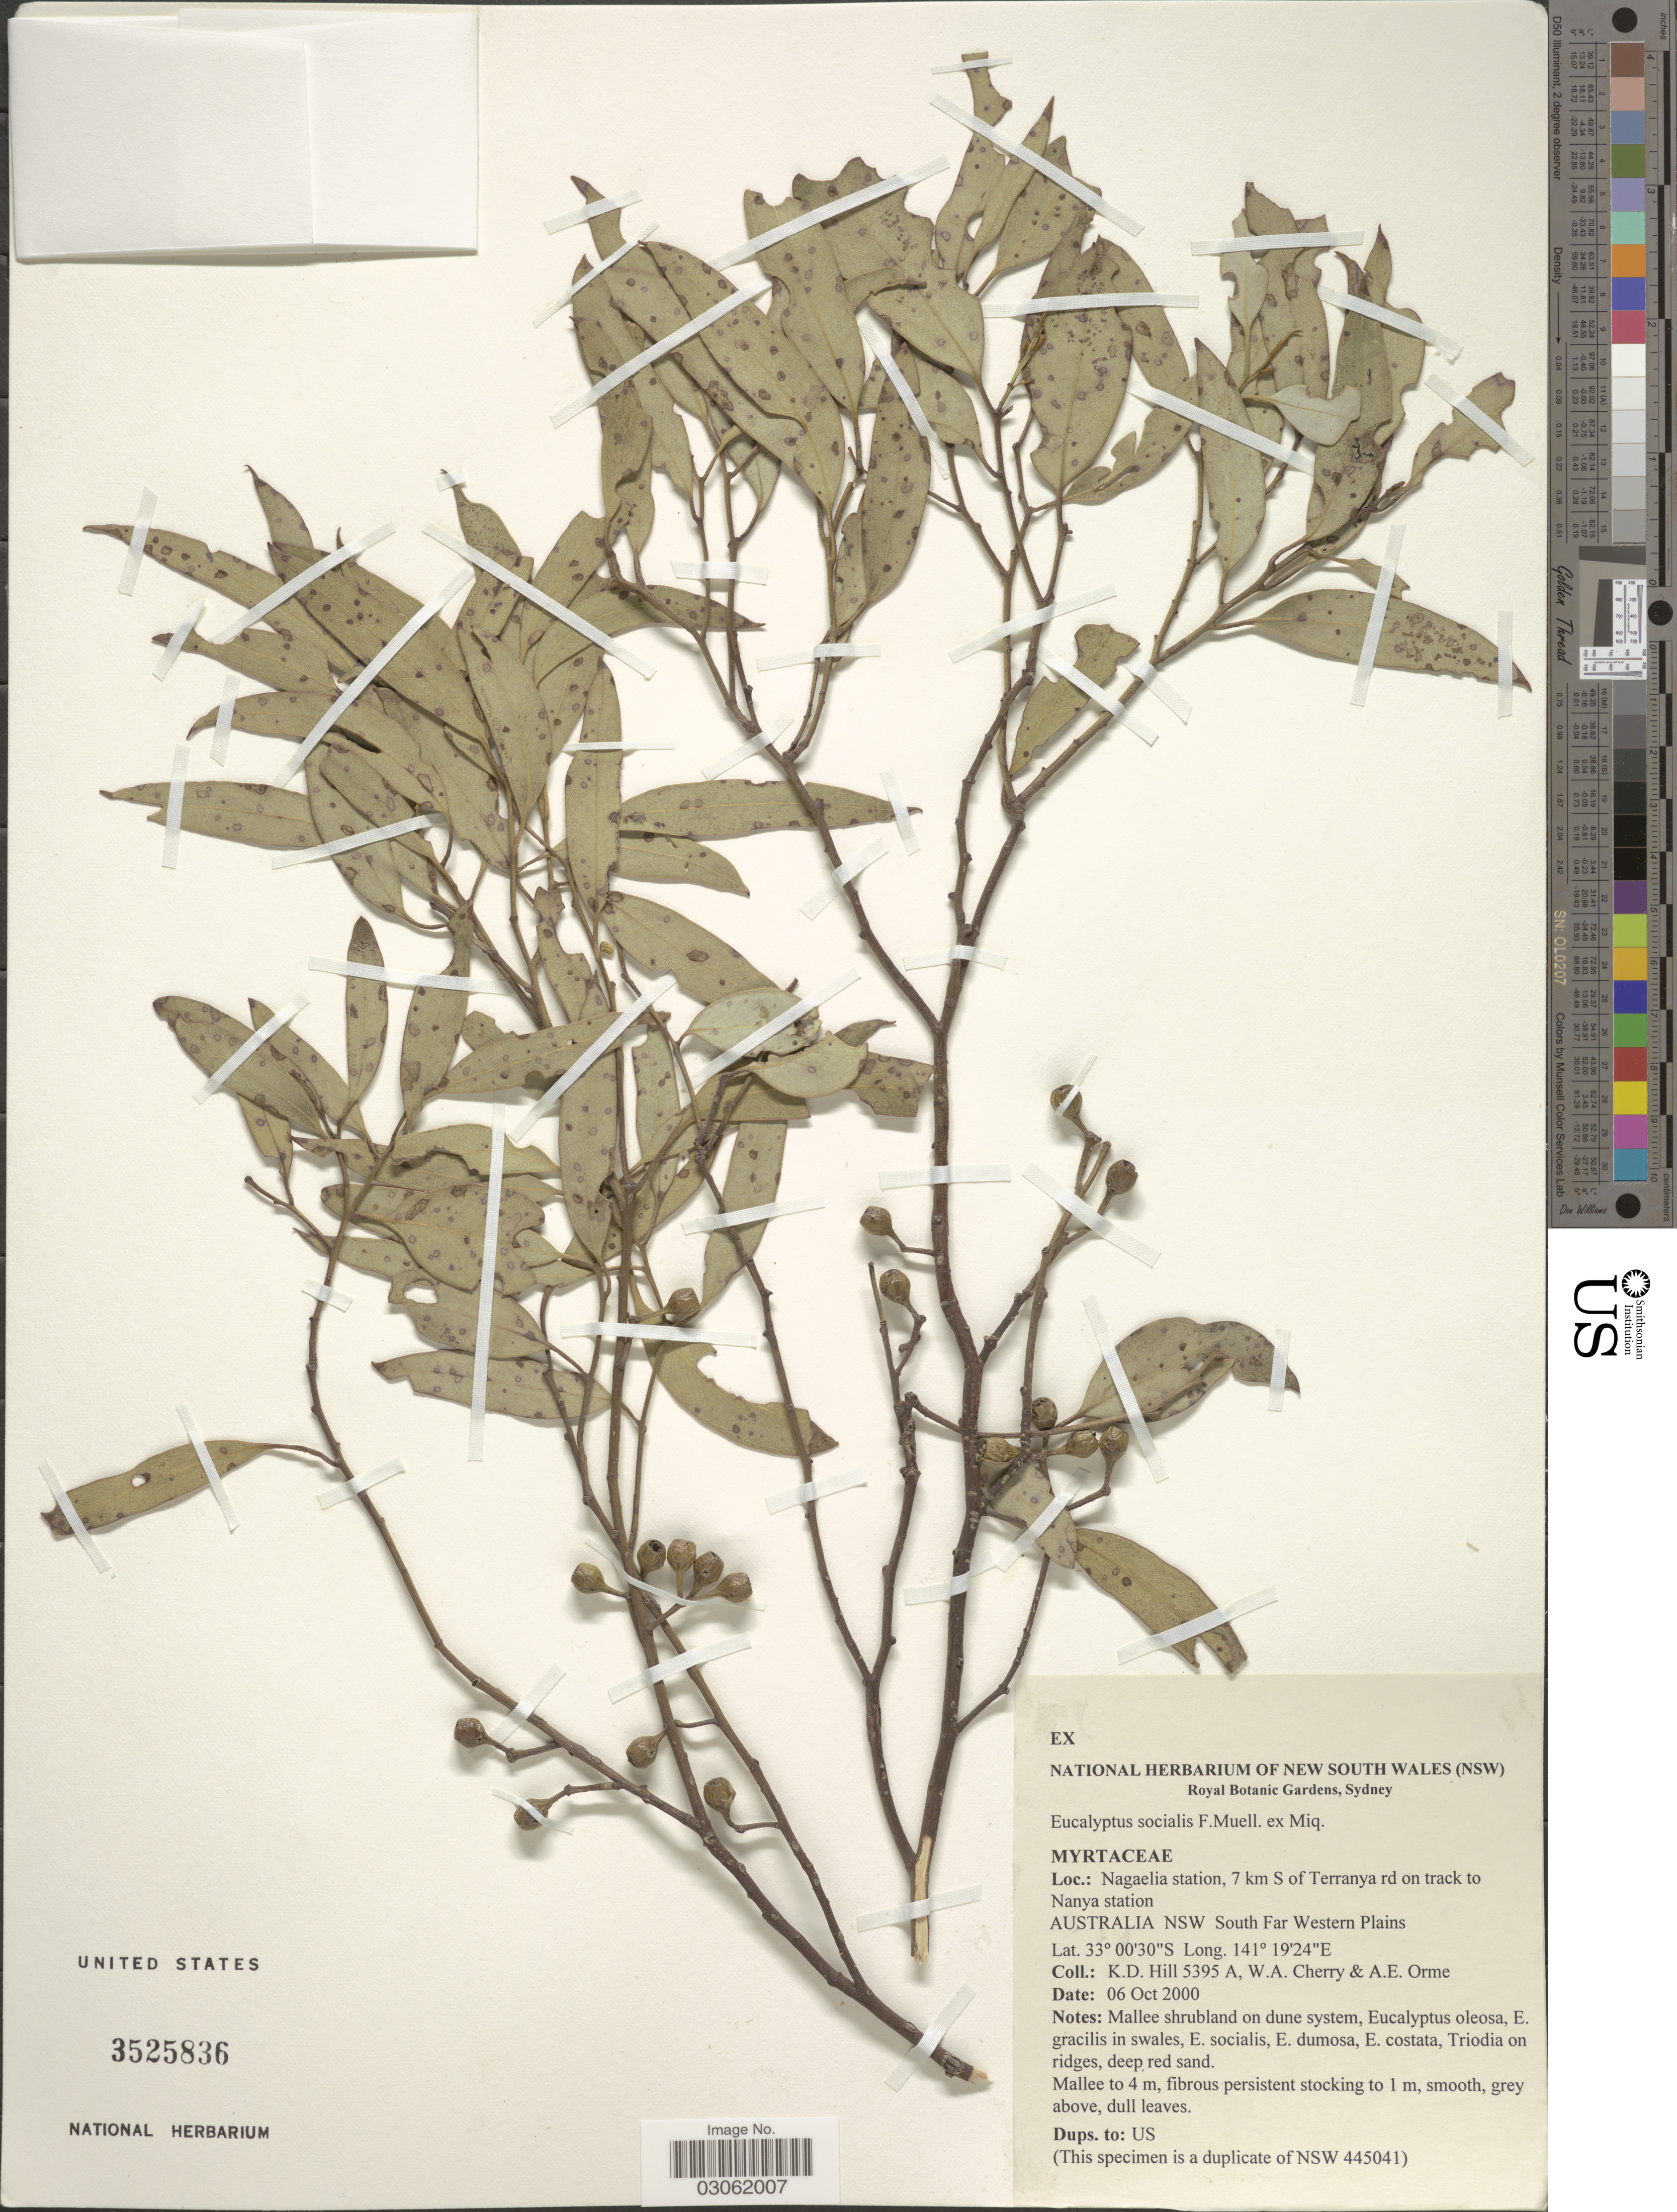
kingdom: Plantae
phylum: Tracheophyta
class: Magnoliopsida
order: Myrtales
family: Myrtaceae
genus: Eucalyptus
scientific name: Eucalyptus socialis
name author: F. Muell. ex Miq.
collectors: K. D. Hill, W. A. Cherry & A. Orme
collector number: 5395A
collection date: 2000-10-06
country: Australia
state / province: New South Wales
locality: Nagaelia station, 7 km S of Terranya rd on track to Nanya station. NSW South Far Western Plains.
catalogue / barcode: US 3525836